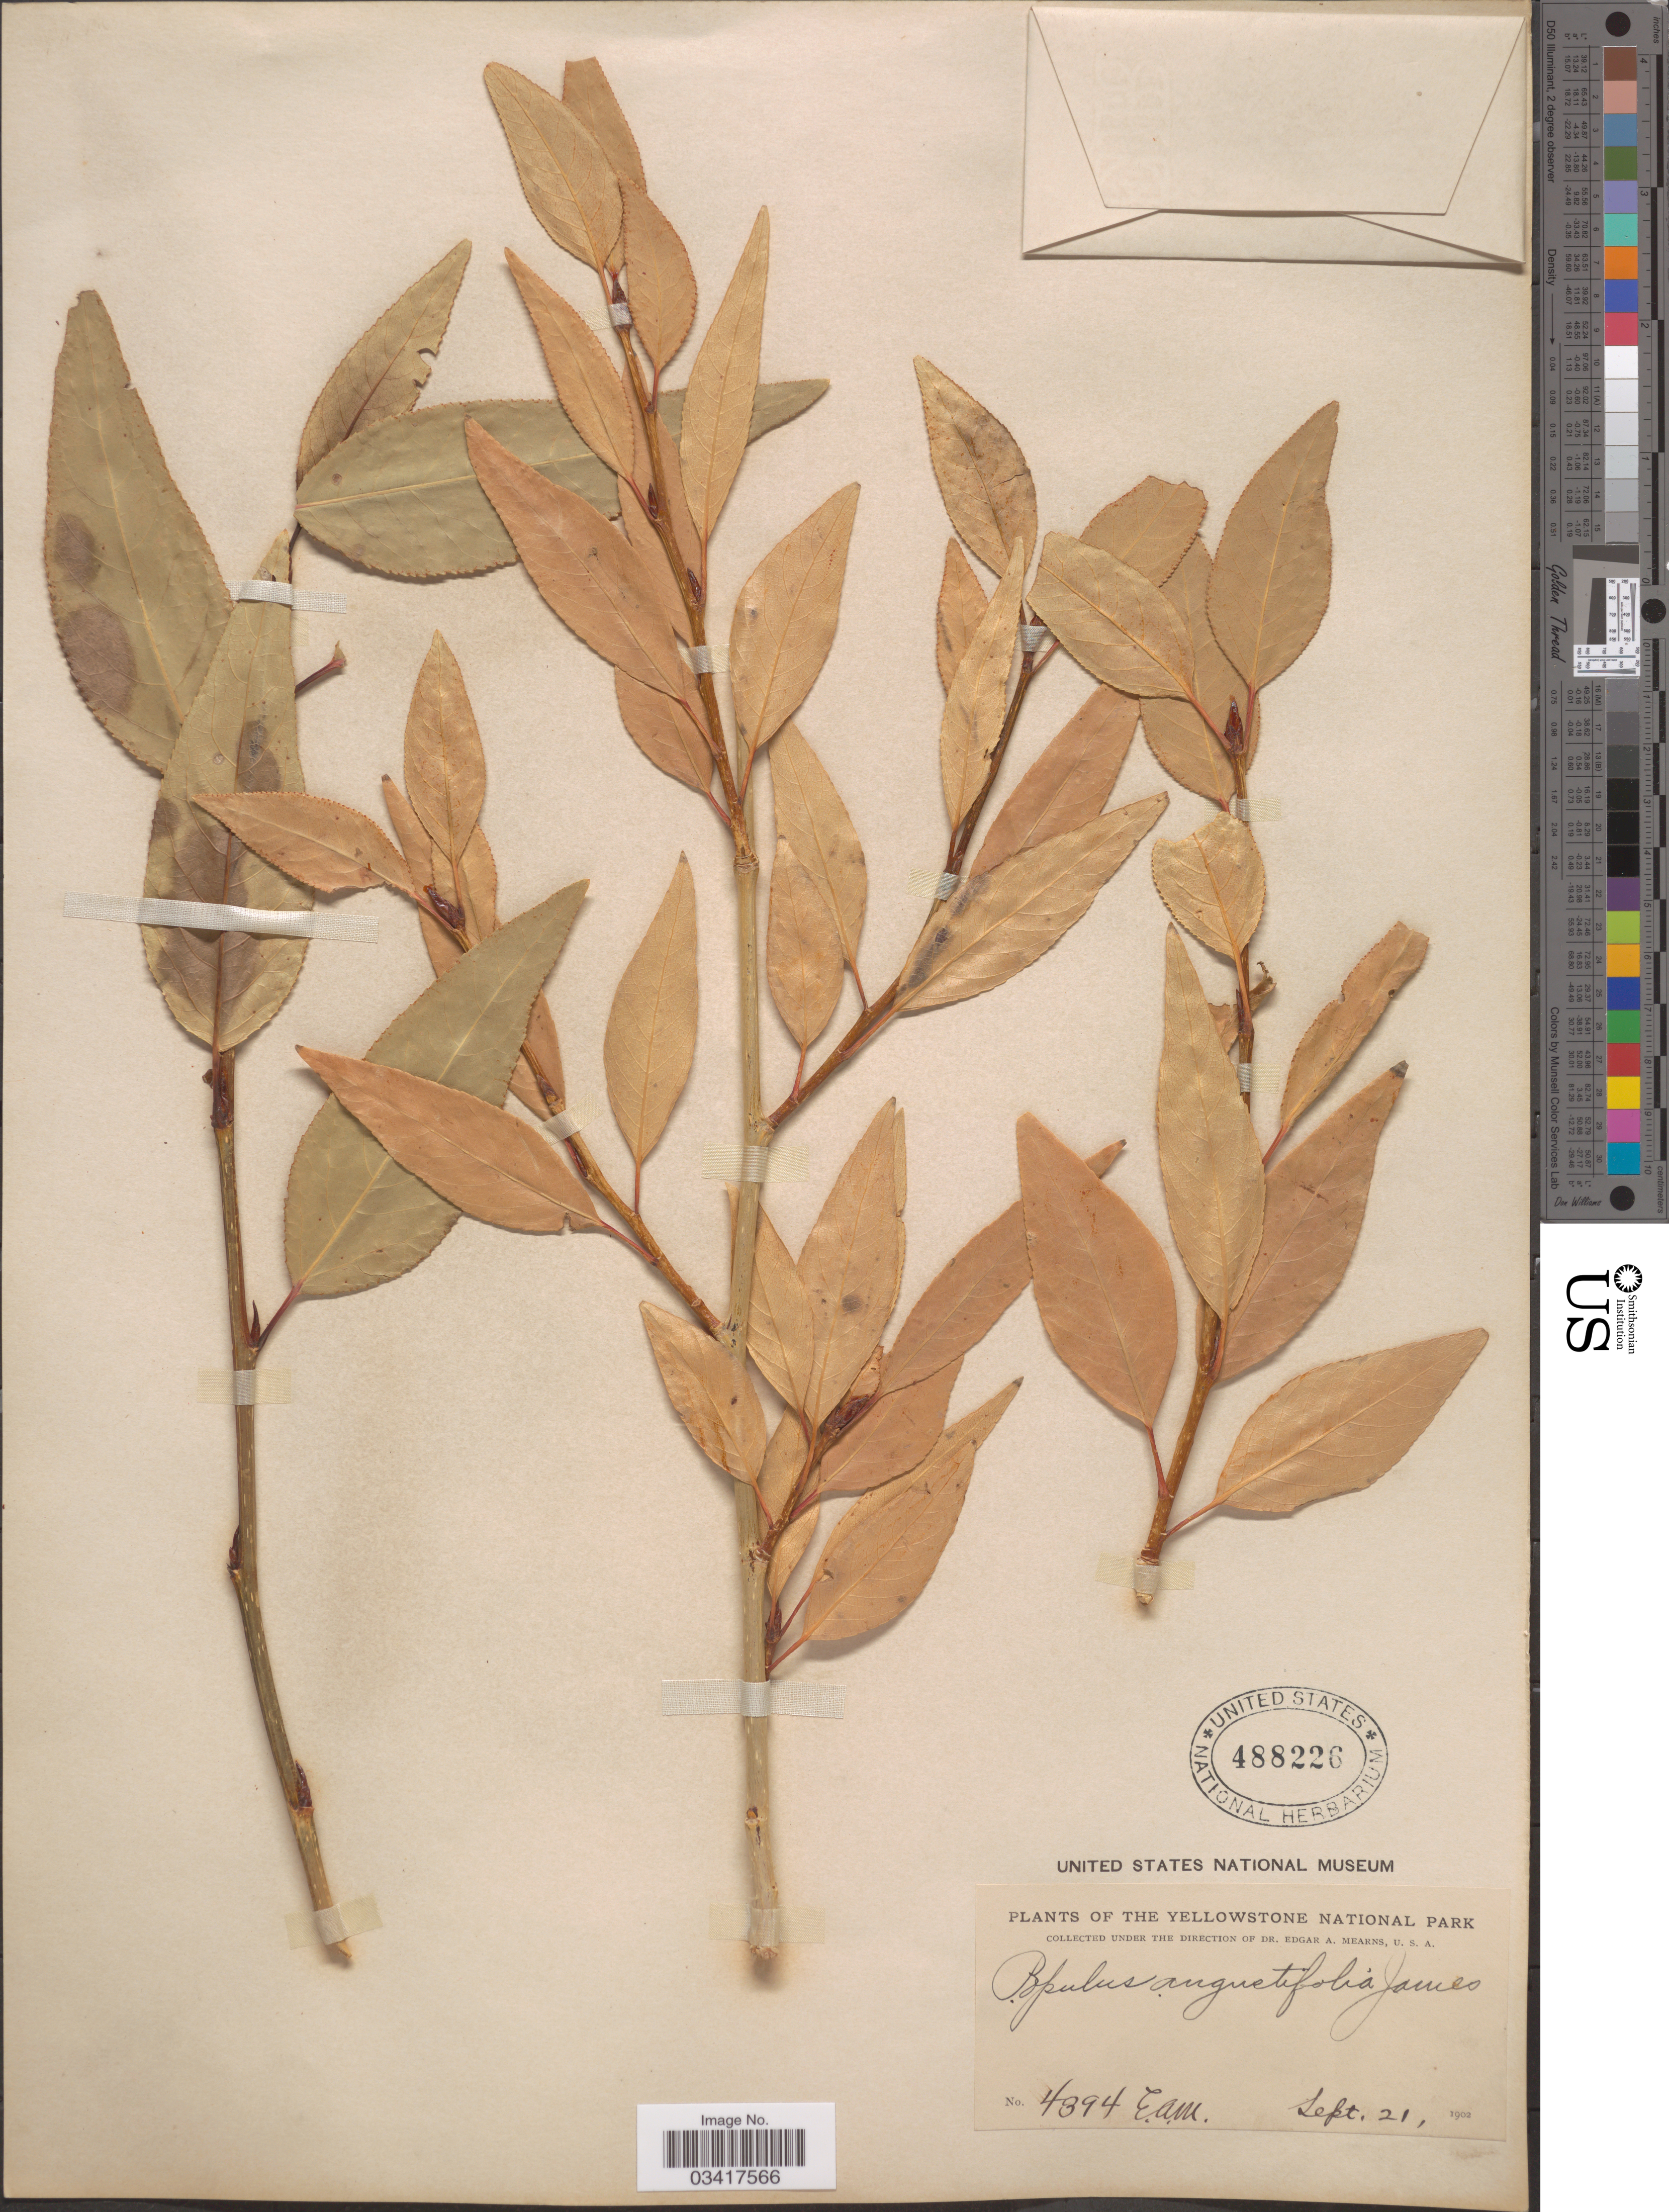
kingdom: Plantae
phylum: Tracheophyta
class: Magnoliopsida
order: Malpighiales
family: Salicaceae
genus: Populus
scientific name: Populus angustifolia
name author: E. James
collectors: E. A. Mearns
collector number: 4394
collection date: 1902-09-21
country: United States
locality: The Yellowstone National Park.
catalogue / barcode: US 488226